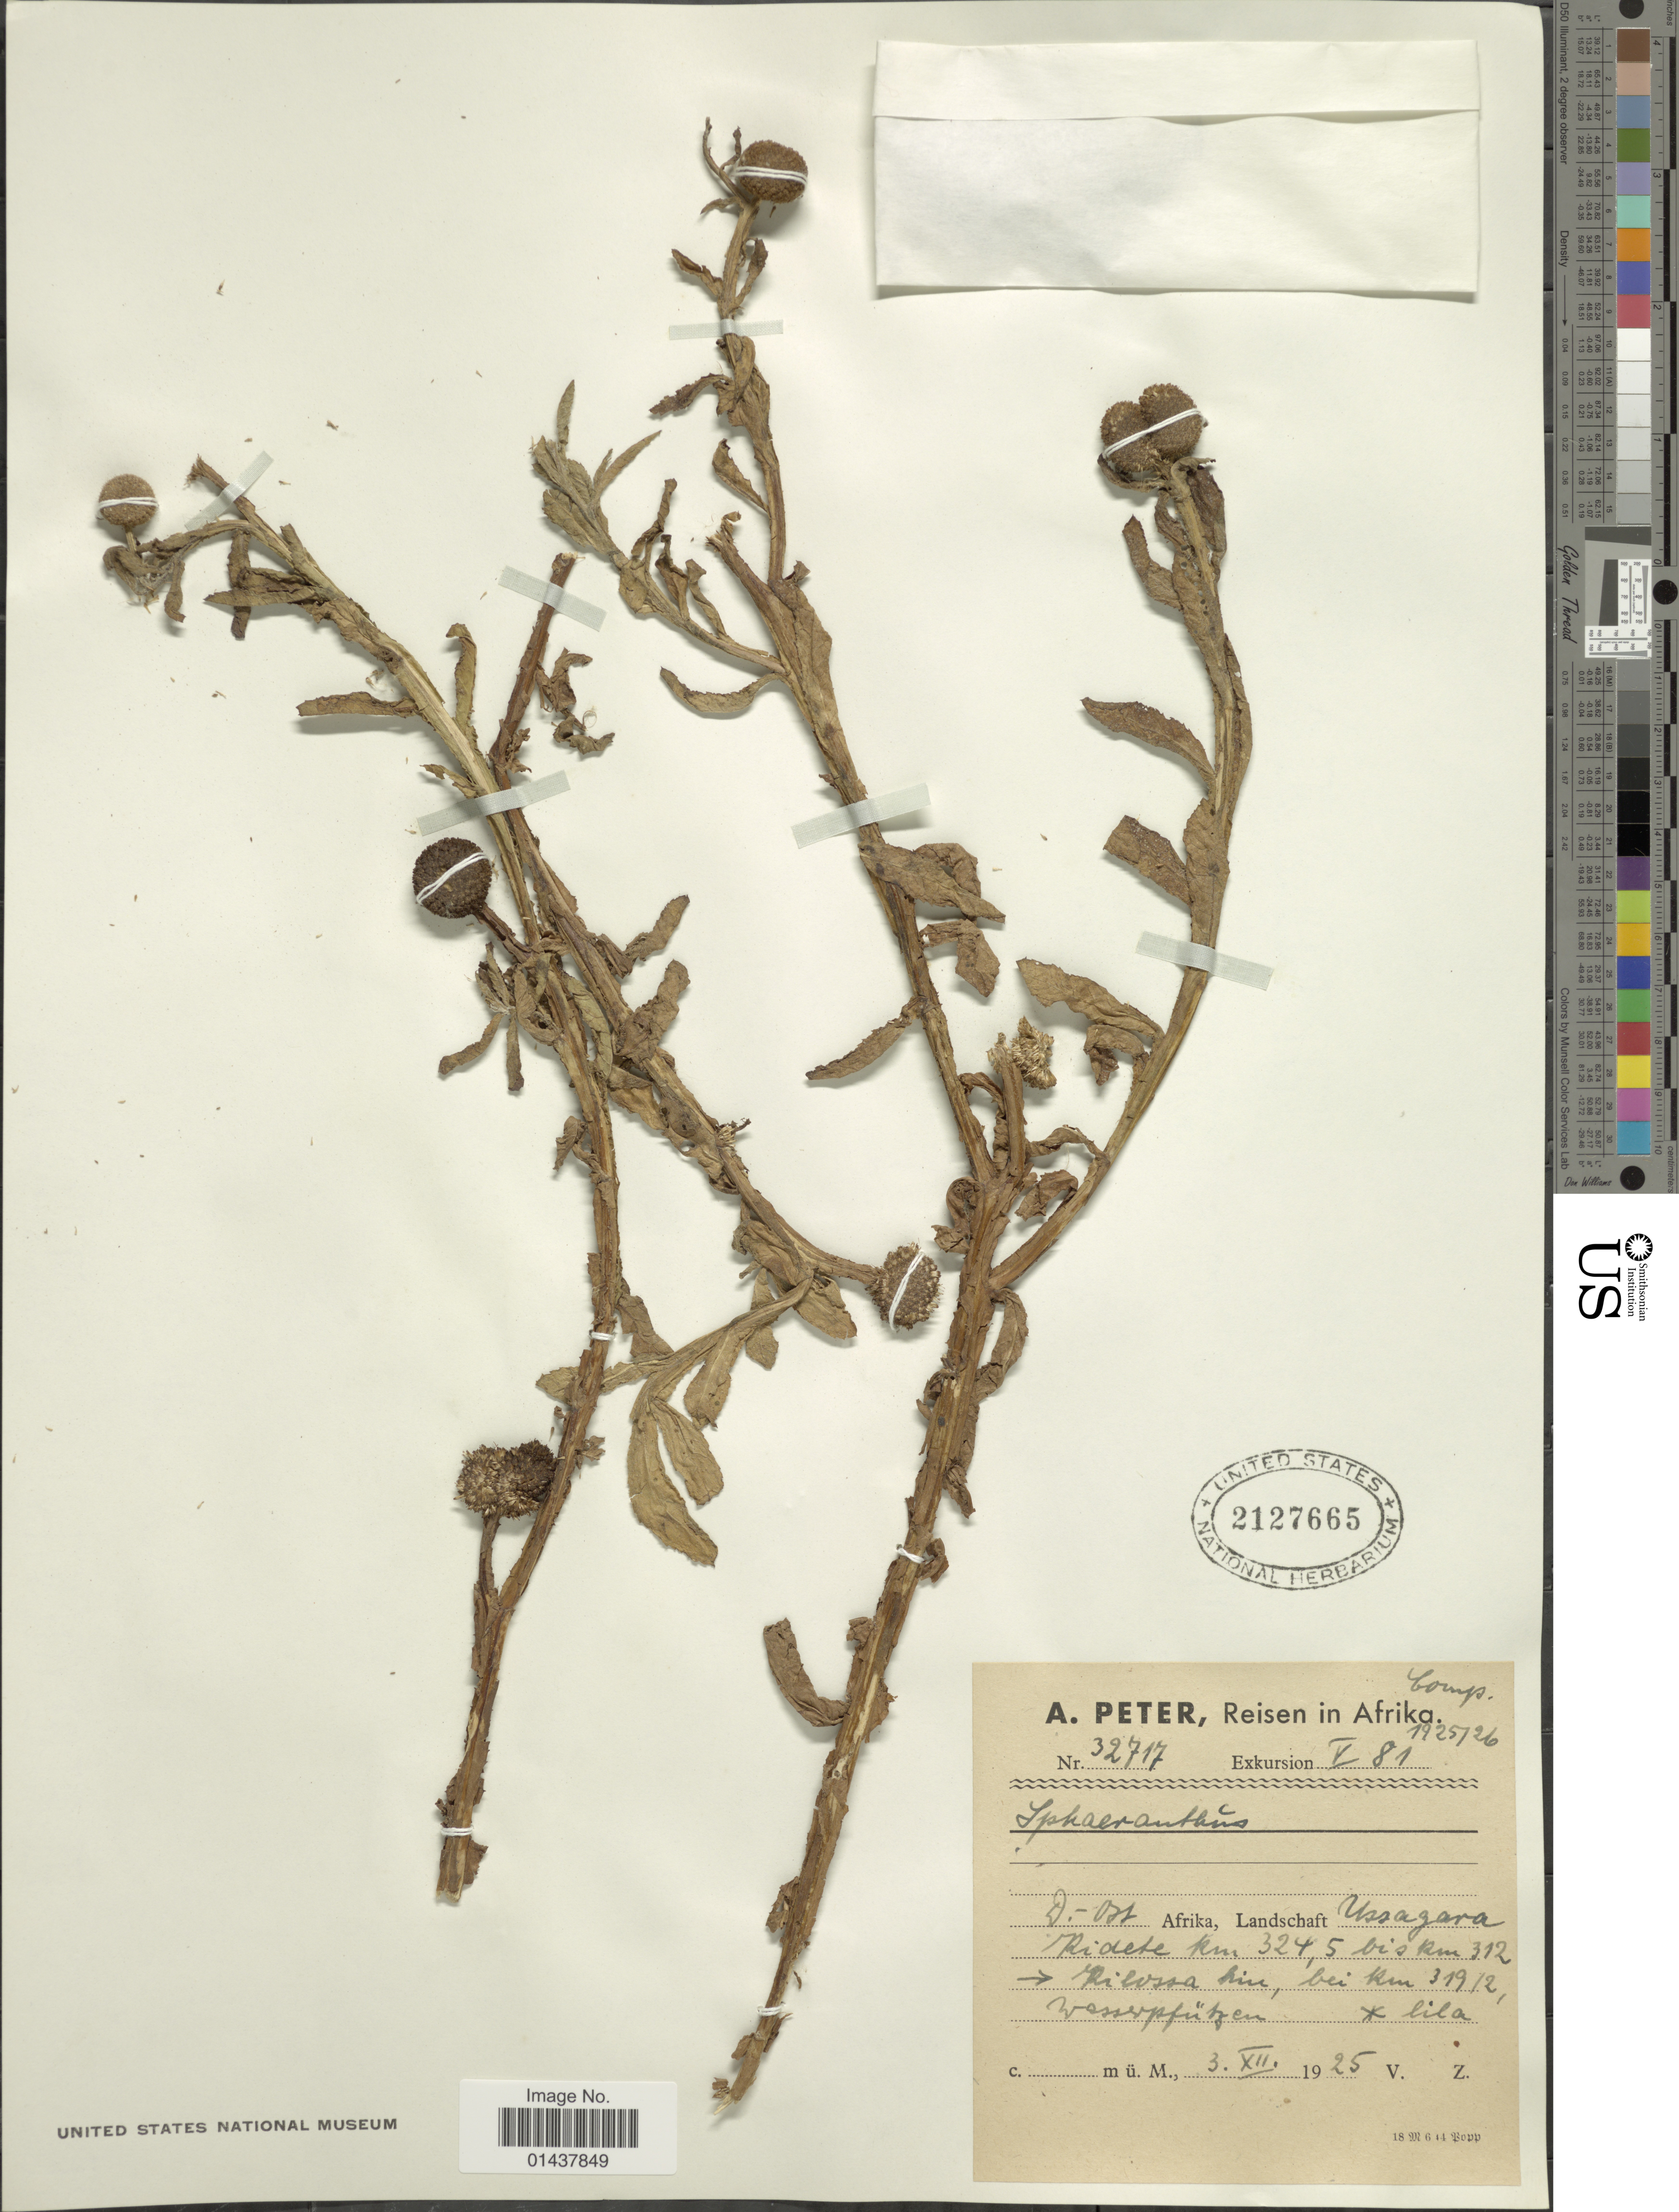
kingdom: Plantae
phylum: Tracheophyta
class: Magnoliopsida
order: Asterales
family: Asteraceae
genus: Sphaeranthus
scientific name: Sphaeranthus sp.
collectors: A. Peter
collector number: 32717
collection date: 1925-03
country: Tanzania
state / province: Morogoro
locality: Ussagara Kidete km. 324.5 bis km 312, Kilossa bei km 319/2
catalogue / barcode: US 2127665